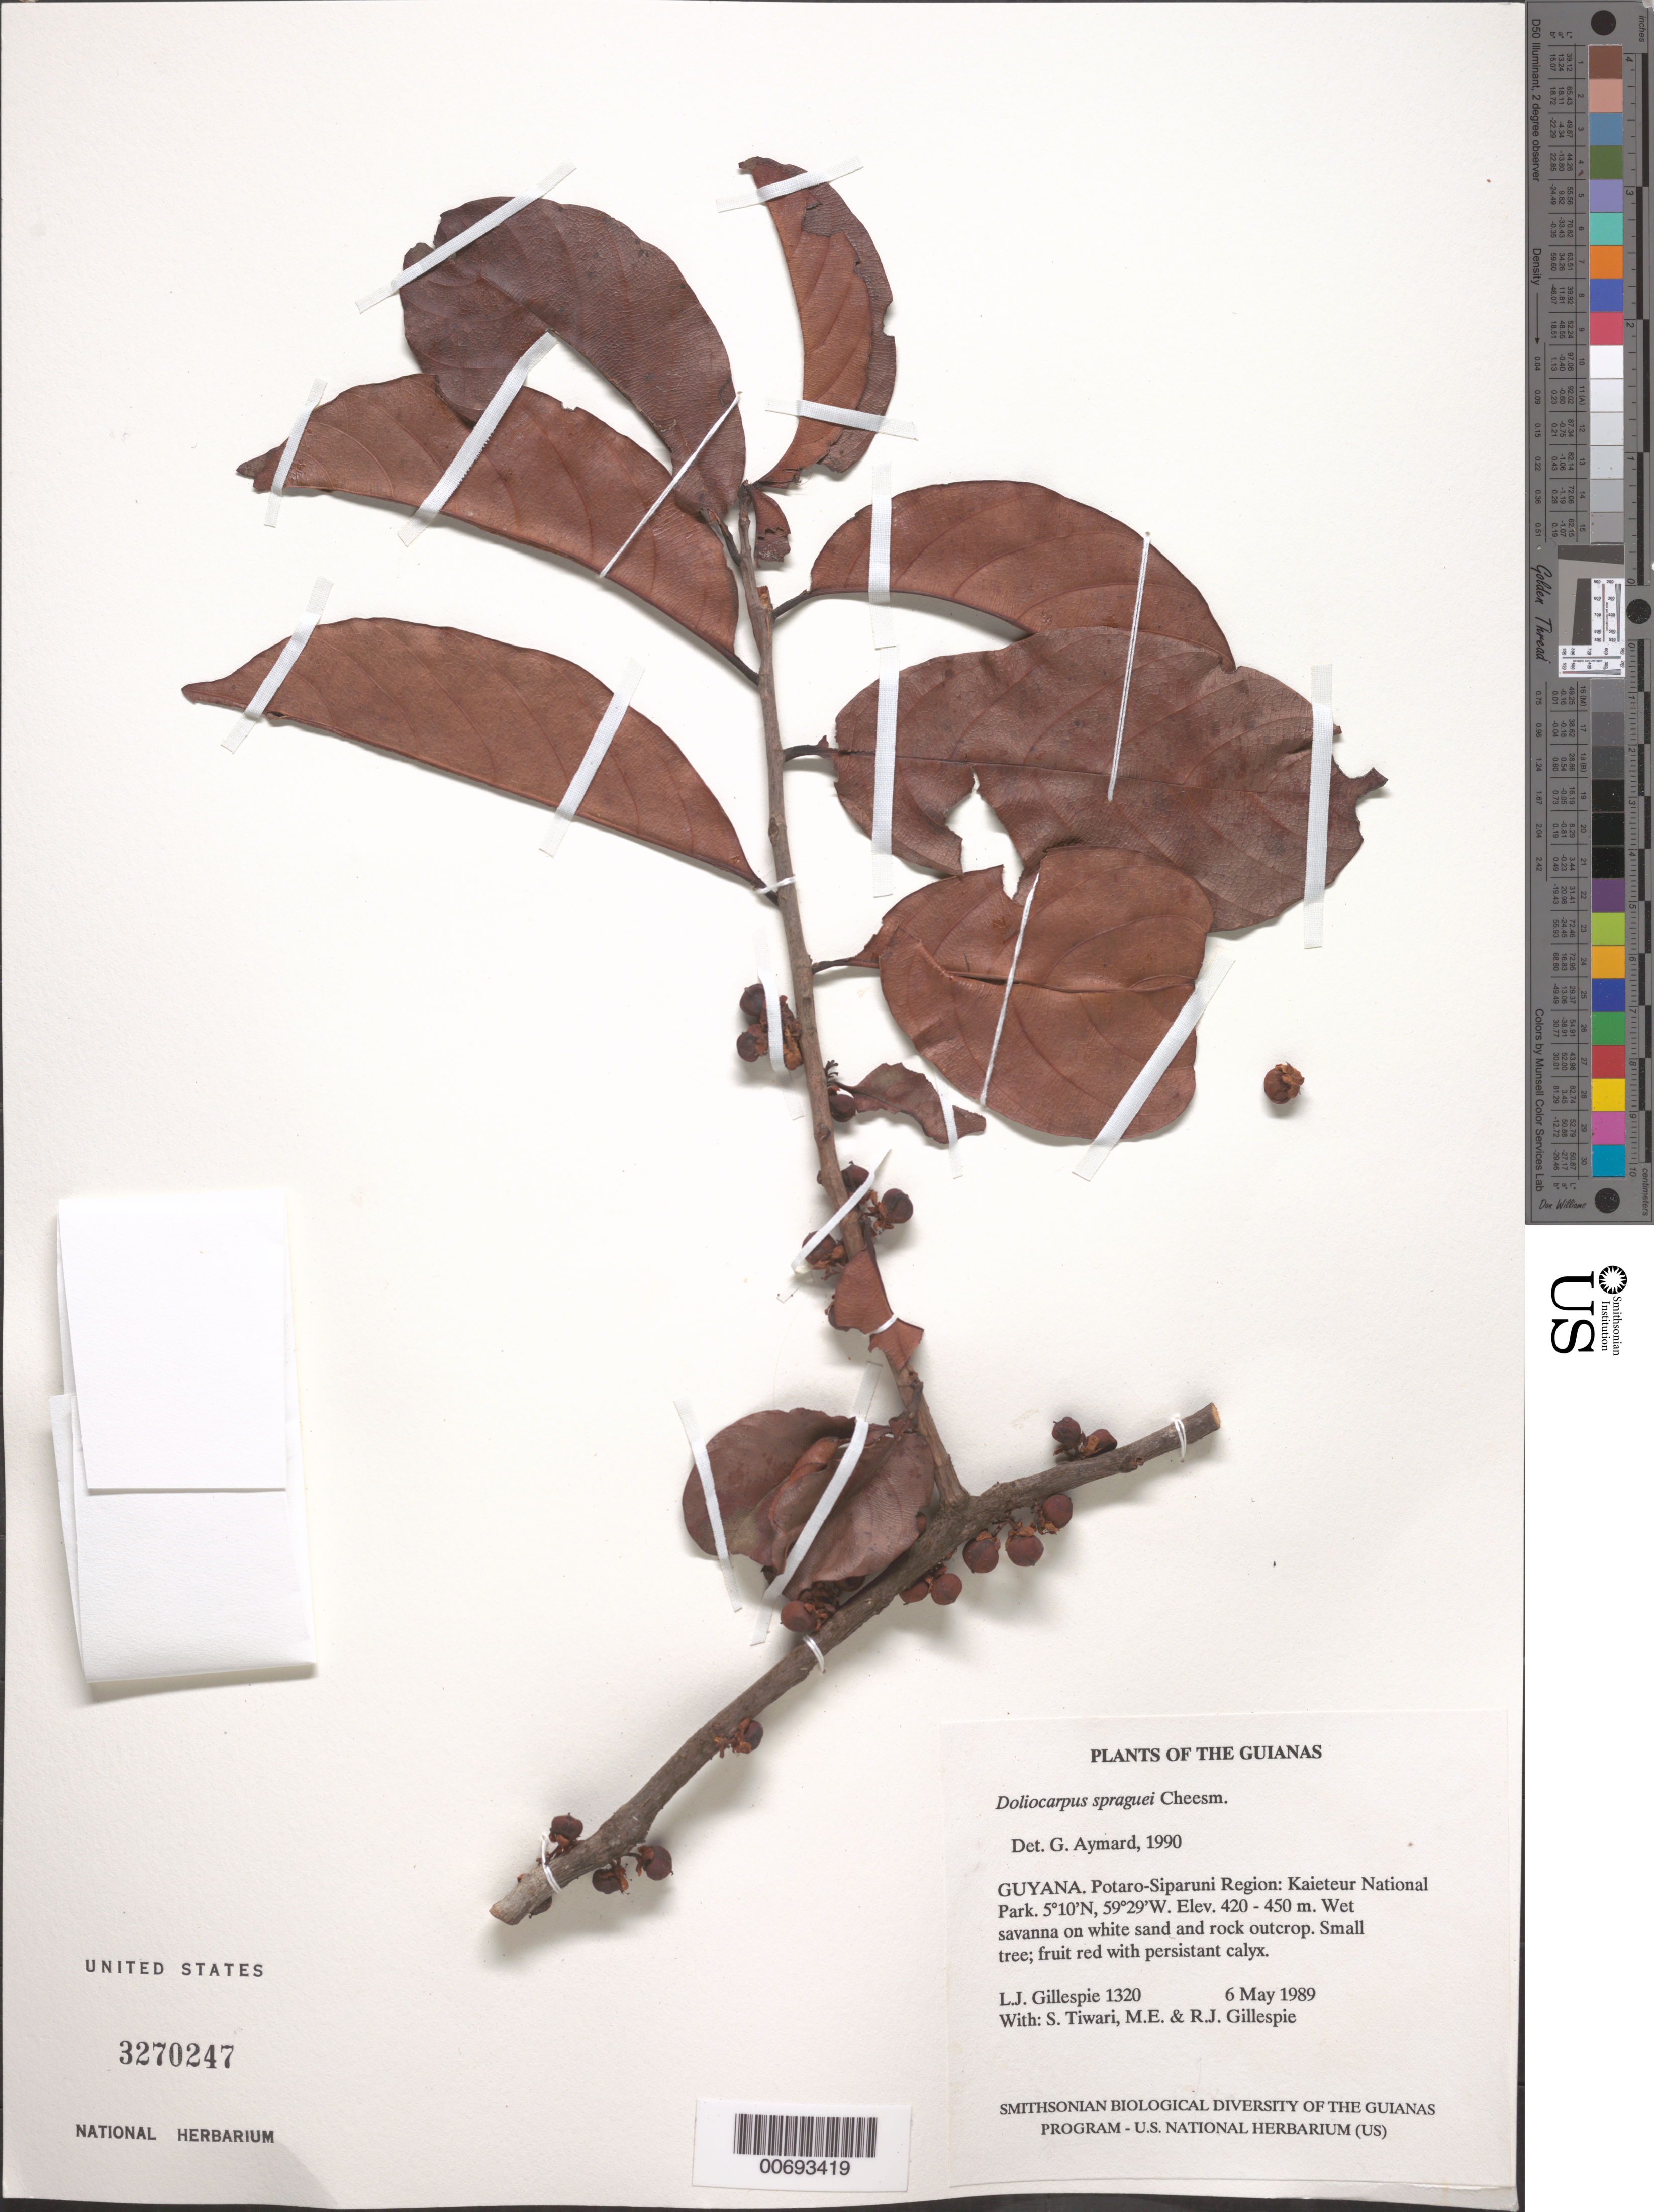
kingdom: Plantae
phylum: Tracheophyta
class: Magnoliopsida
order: Dilleniales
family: Dilleniaceae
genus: Doliocarpus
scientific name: Doliocarpus spraguei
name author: Cheesman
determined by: Aymard C., G. A., (PORT), Univ. Nac. Exp. de los Llanos Ezequiel Zamora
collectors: L. J. Gillespie, S. Tiwari, M. Gillespie & R. Gillespie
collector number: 1320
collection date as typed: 6 May 1989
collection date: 1989-05-06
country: Guyana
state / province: Potaro-Siparuni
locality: Kaieteur National Park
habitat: Wet savanna on white sand and rock outcrop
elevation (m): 420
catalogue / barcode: US 3270247